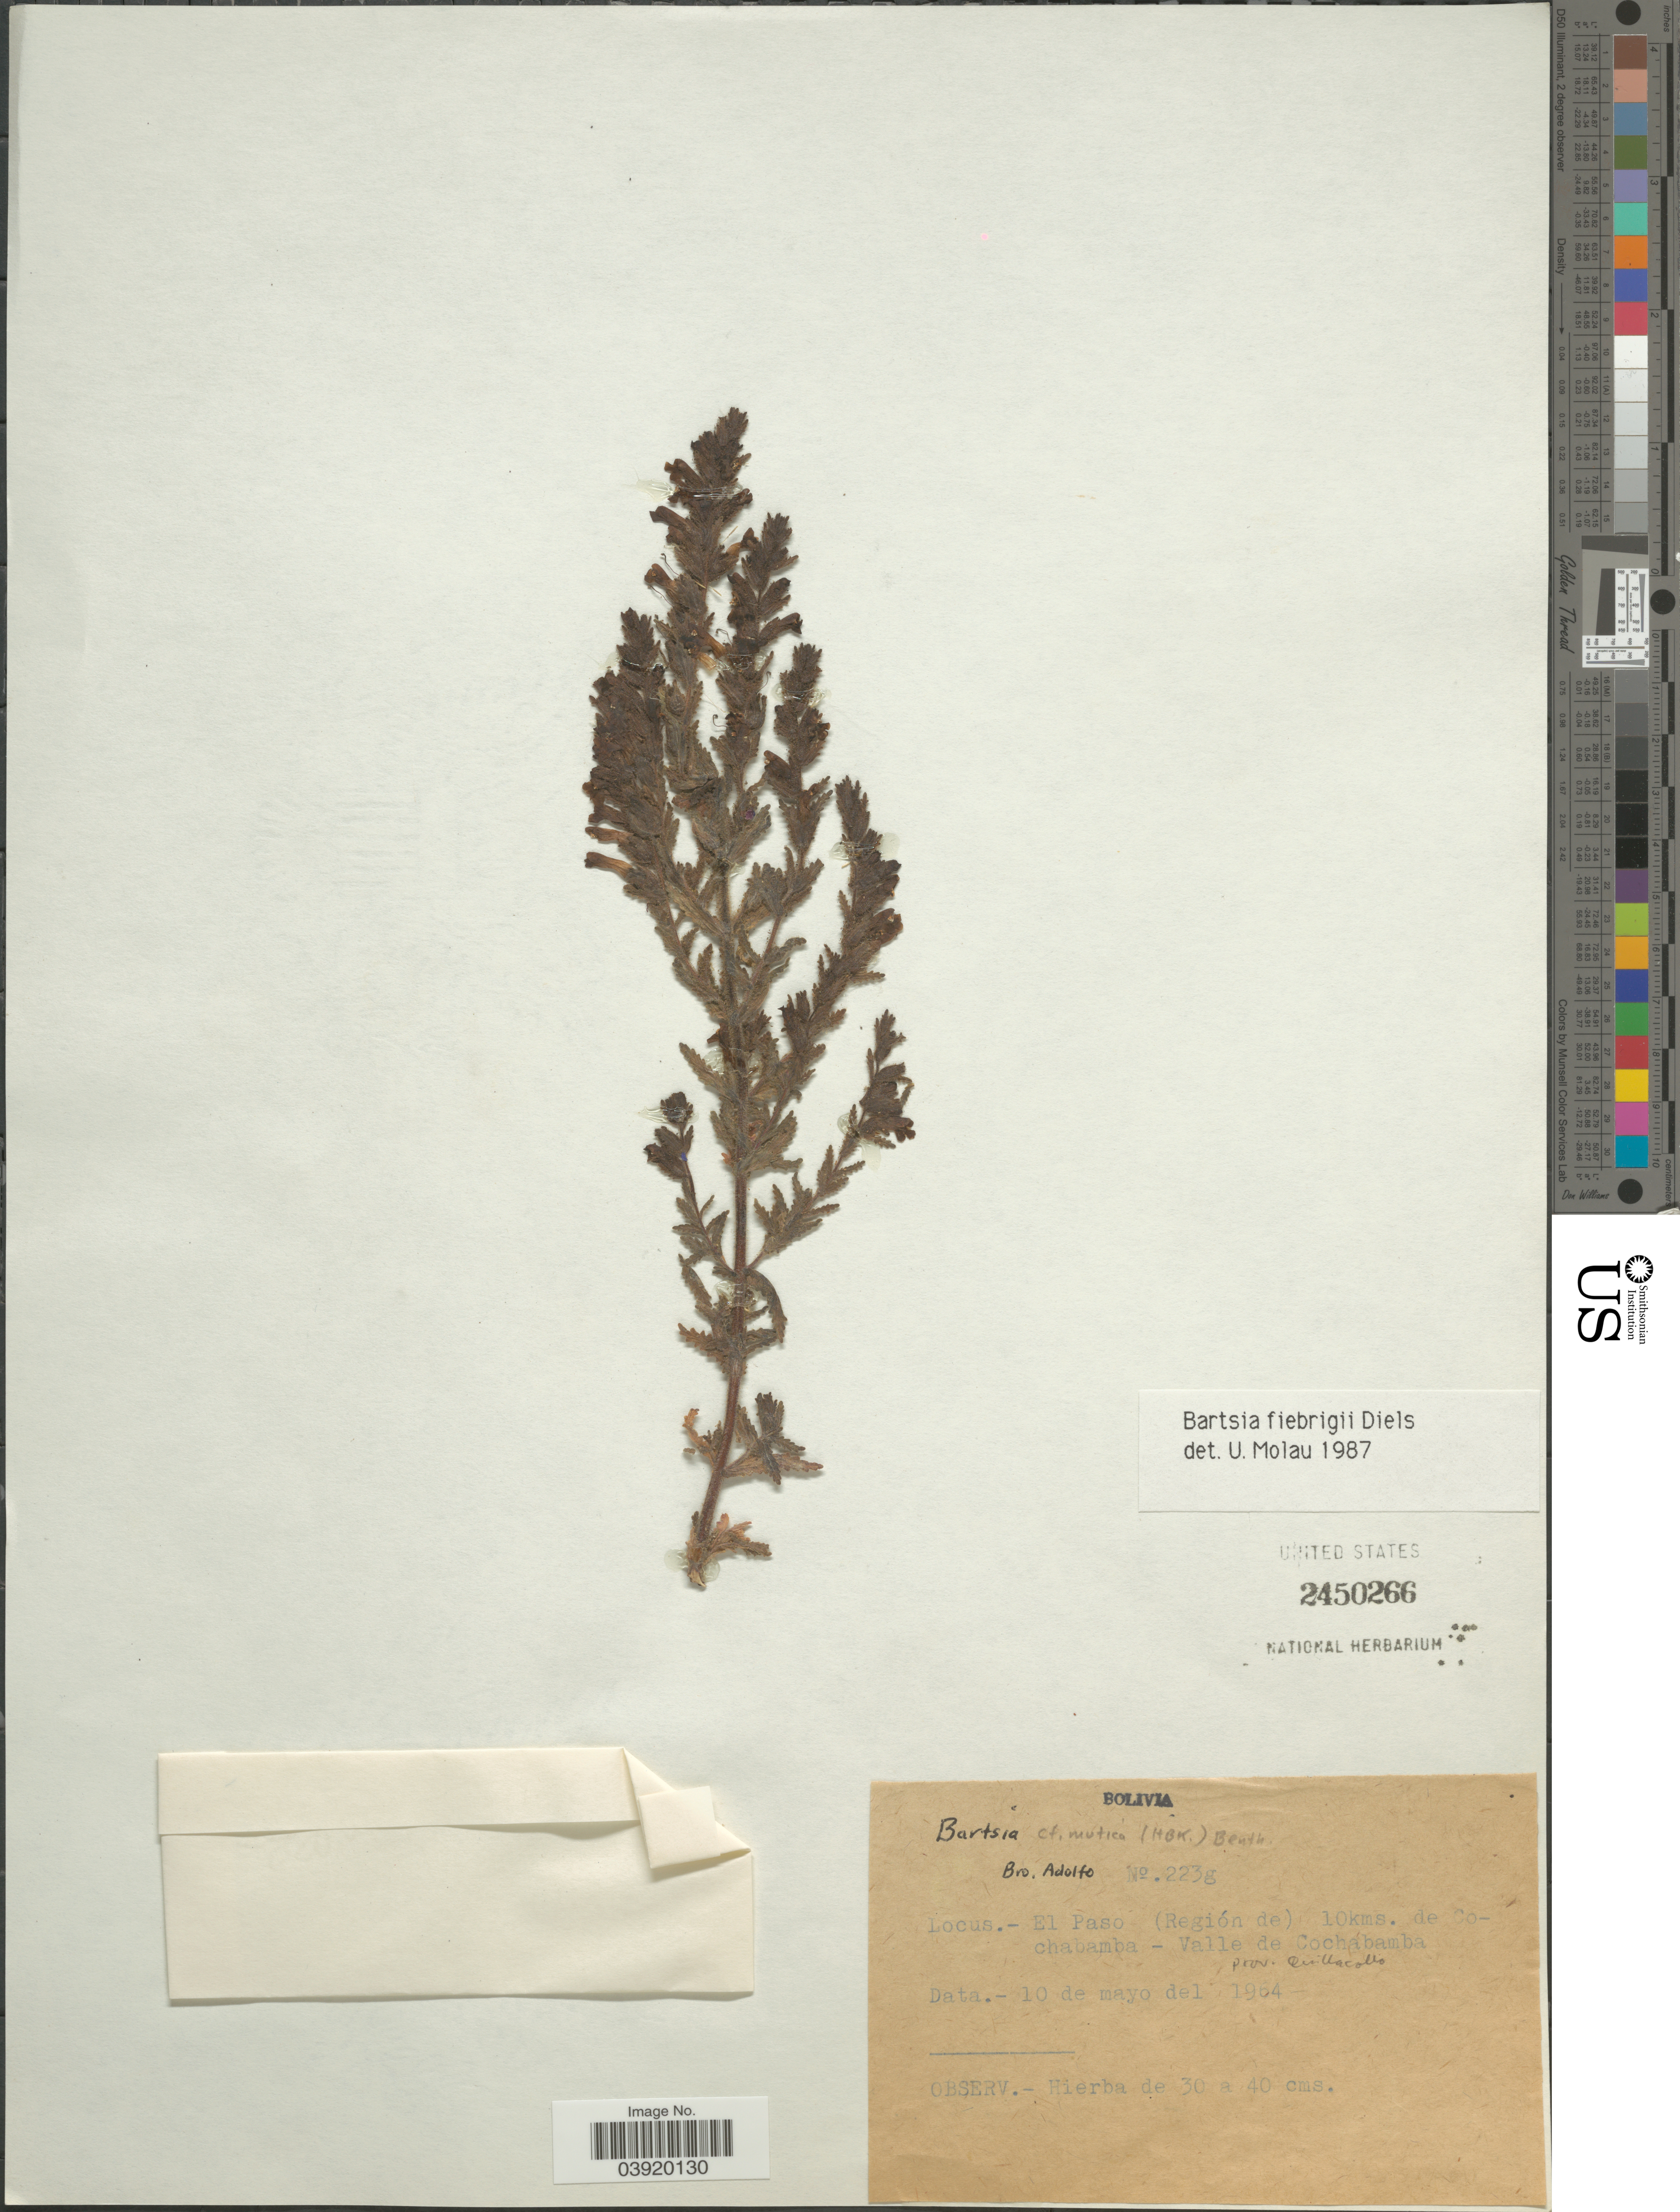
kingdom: Plantae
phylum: Tracheophyta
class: Magnoliopsida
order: Lamiales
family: Orobanchaceae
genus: Bartsia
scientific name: Bartsia fiebrigii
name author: Diels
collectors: Bro. Adolfo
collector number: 223g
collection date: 1964-05-10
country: Bolivia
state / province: Cochabamba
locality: El Paso (Región de) 10kms. de Cochabamba- Valle de Cochabamba. Prov. Quillacollo.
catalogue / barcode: US 2450266